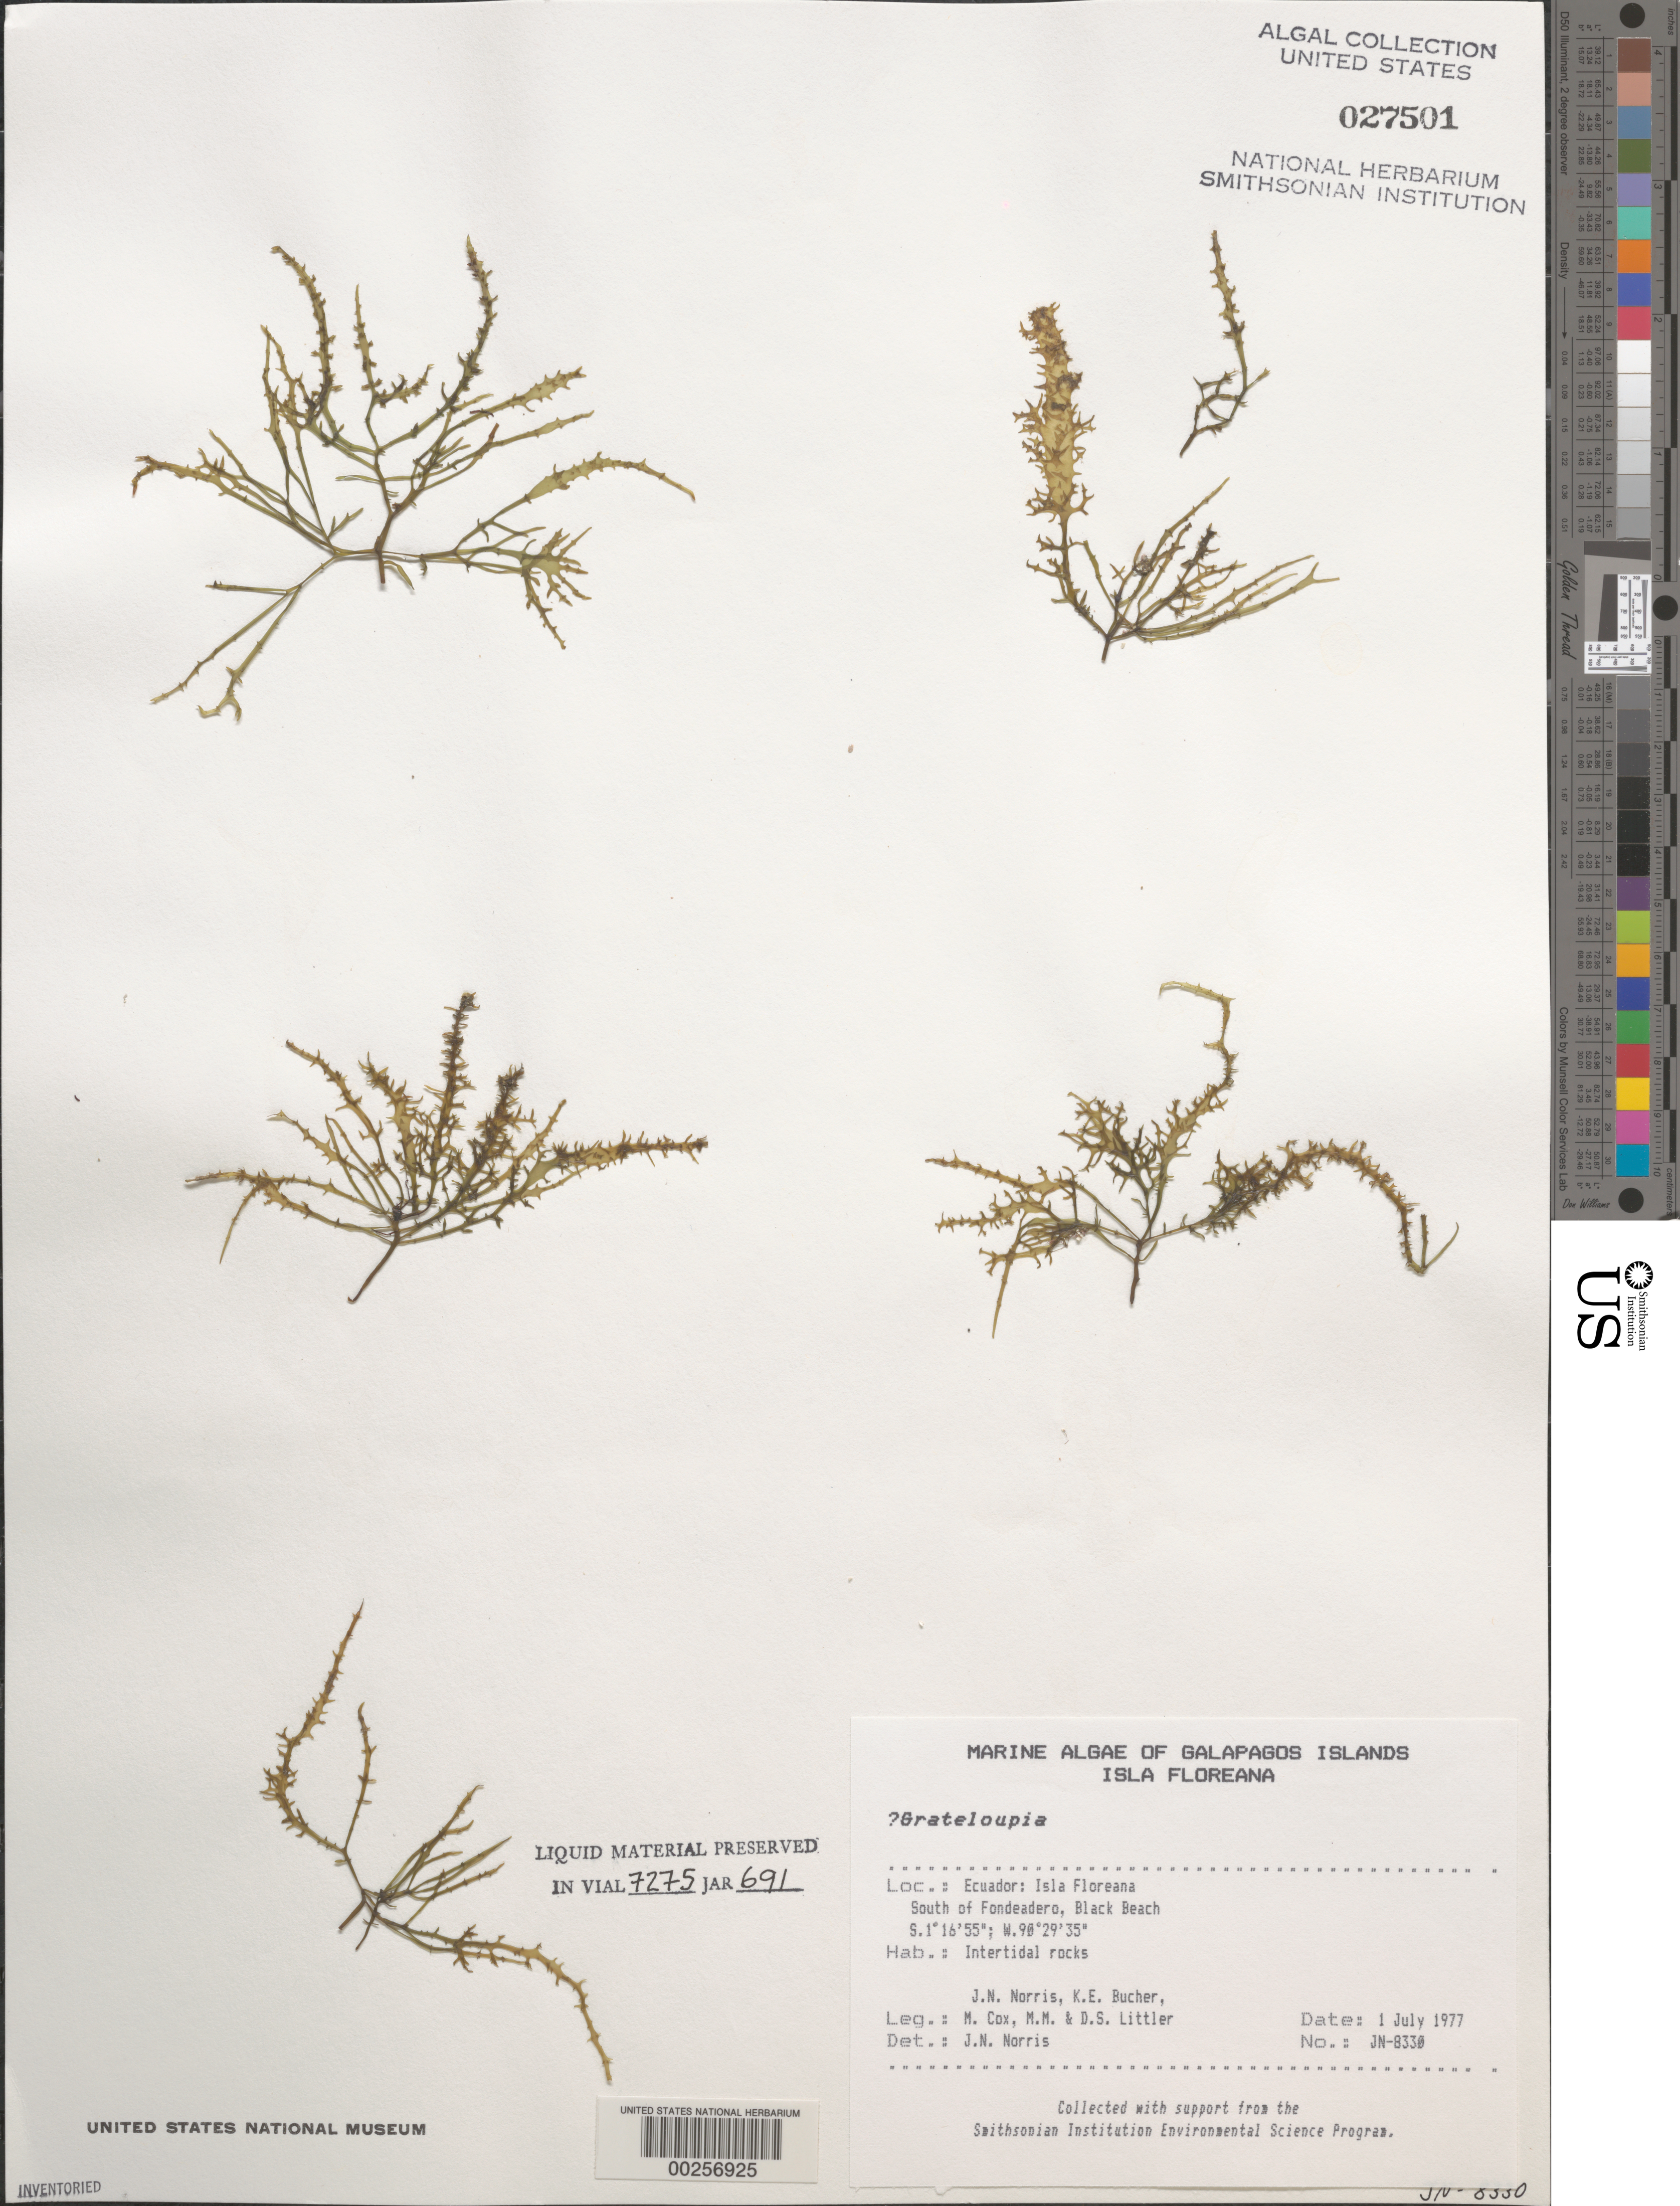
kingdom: Plantae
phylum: Rhodophyta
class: Florideophyceae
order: Halymeniales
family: Halymeniaceae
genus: Grateloupia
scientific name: Grateloupia sp.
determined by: Norris, James N.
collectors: J. N. Norris, K. E. Bucher, M. Cox, M. M. Littler & D. S. Littler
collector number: JN-8330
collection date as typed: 01 Jul 1977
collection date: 1977-07-01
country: Ecuador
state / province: Colón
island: Floreana [Charles, Santa Maria]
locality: Black Beach south of Fondeadero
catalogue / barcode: US 27501